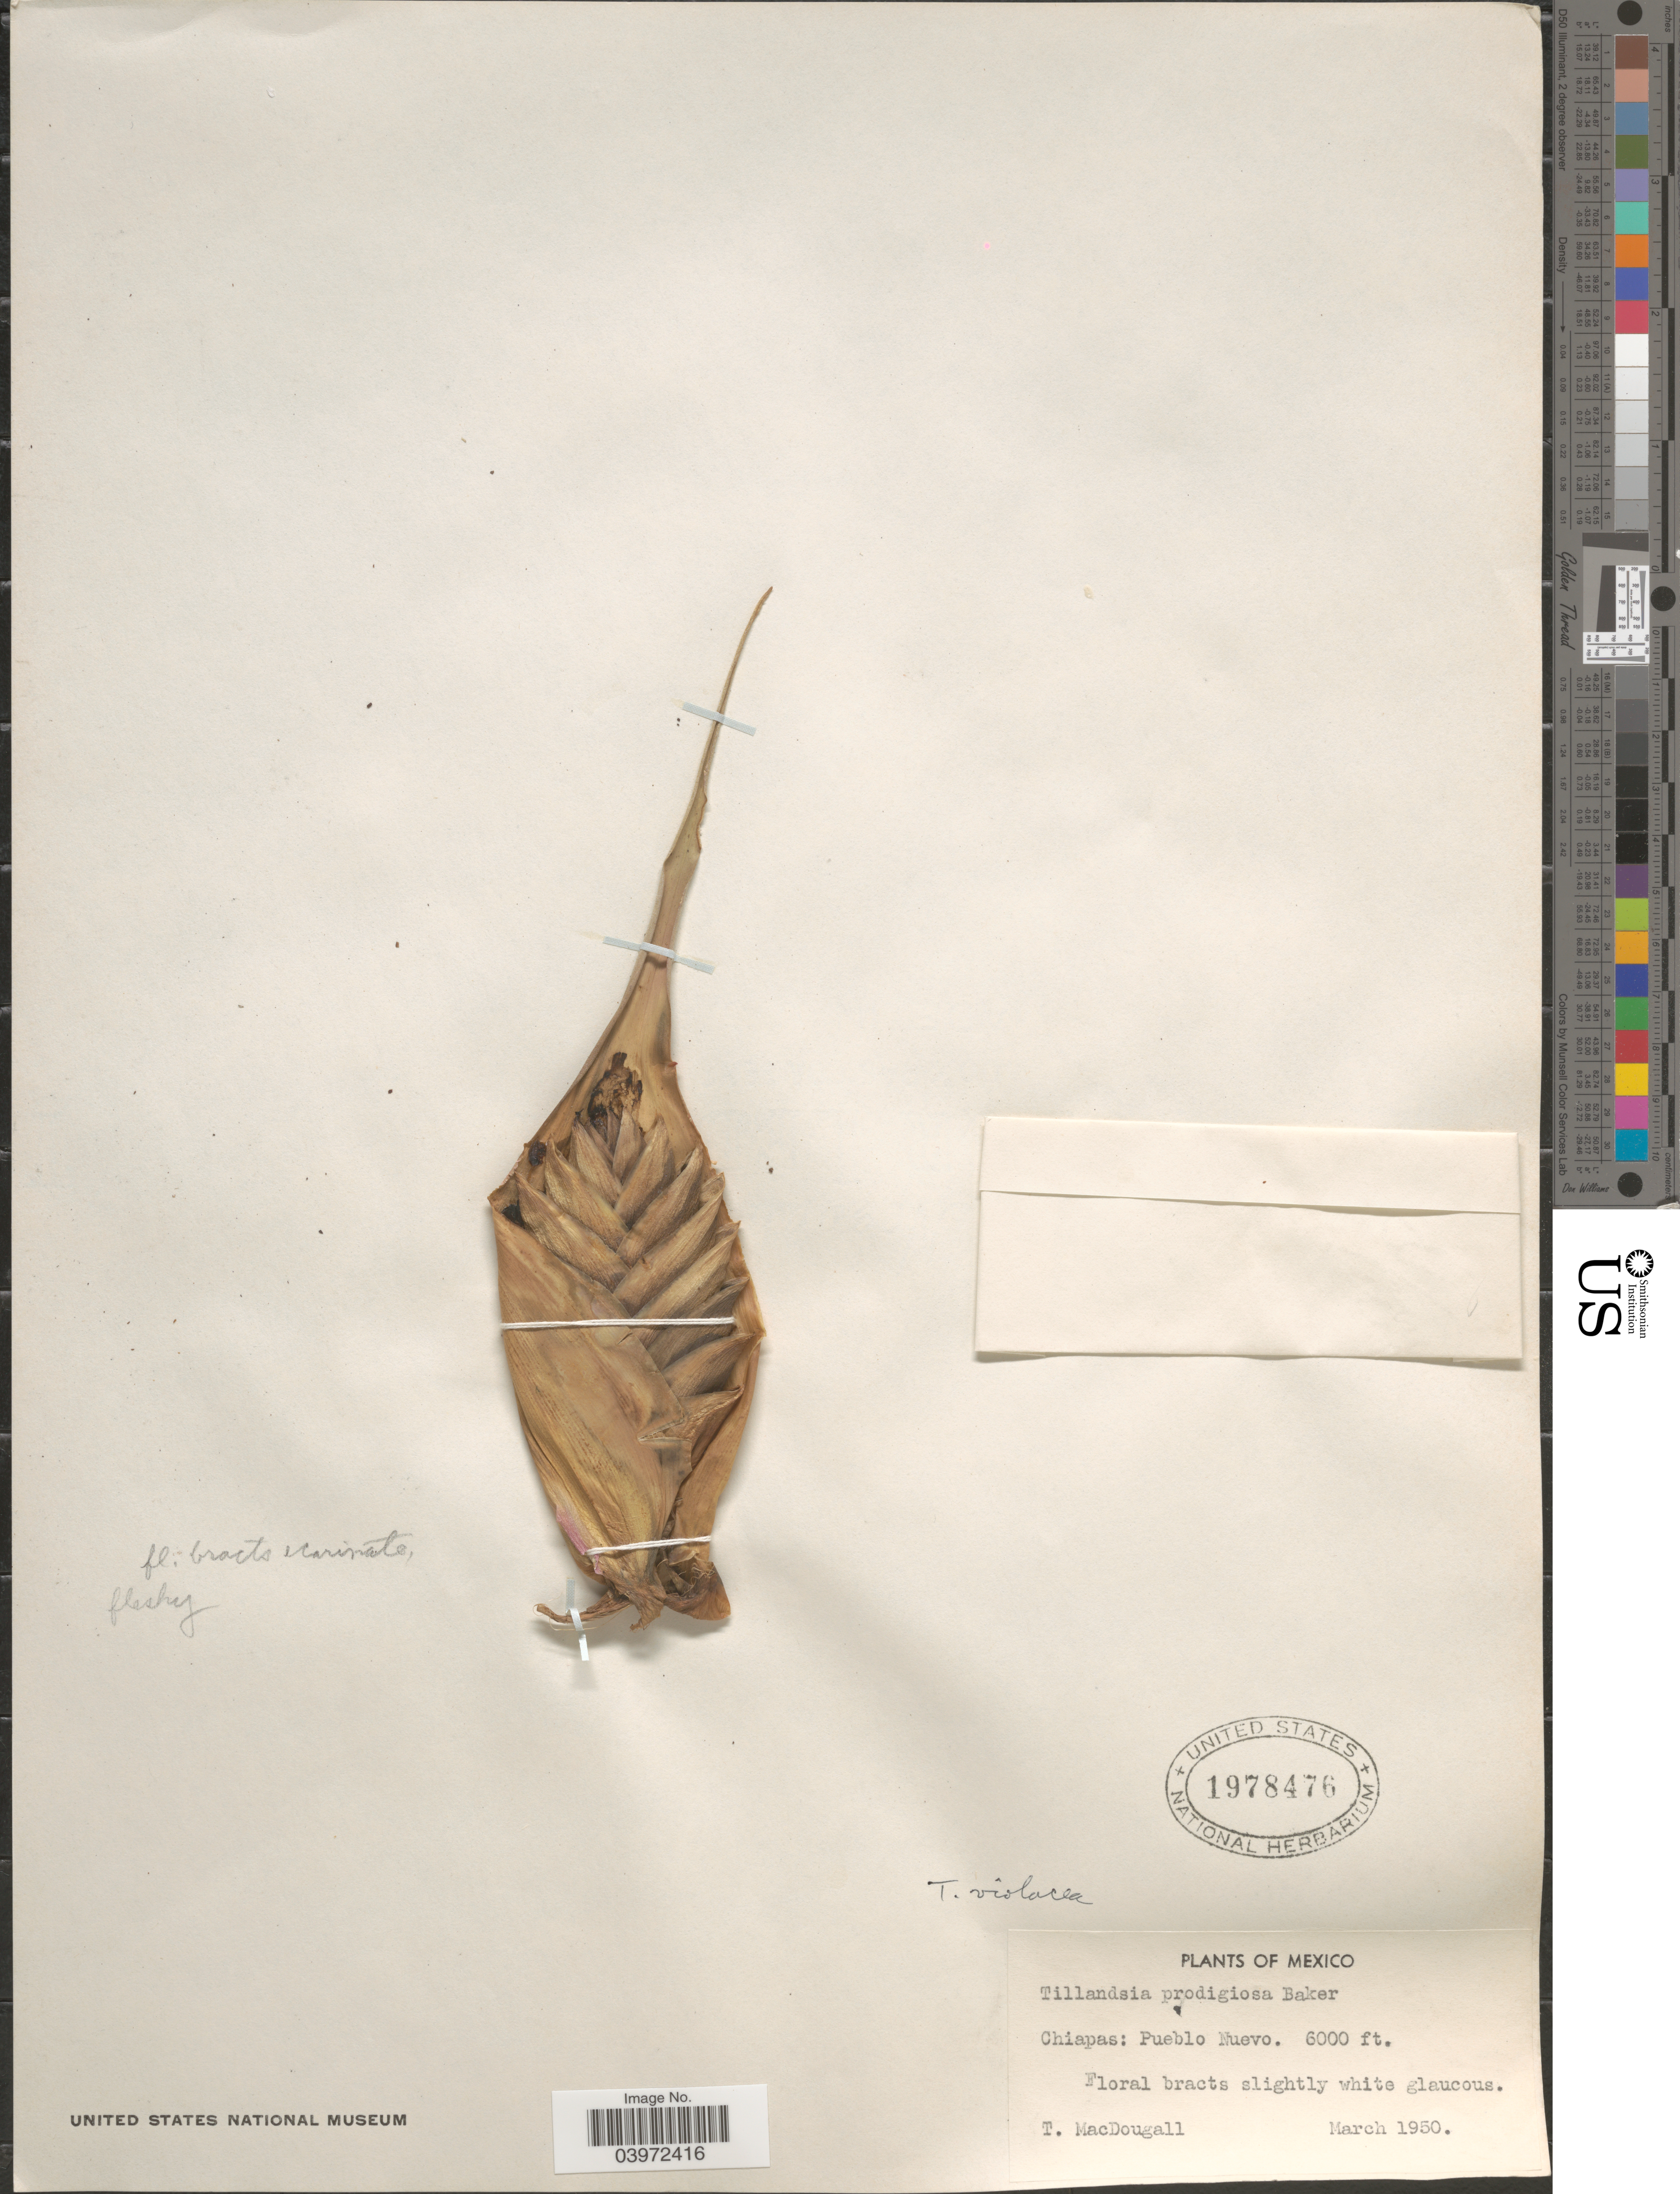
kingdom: Plantae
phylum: Tracheophyta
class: Liliopsida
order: Poales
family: Bromeliaceae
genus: Tillandsia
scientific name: Tillandsia violacea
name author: Klotzsch ex Beer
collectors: T. B. MacDougall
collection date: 1950-03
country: Mexico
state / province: Chiapas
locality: Pueblo Nuevo.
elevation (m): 1829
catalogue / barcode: US 1978476